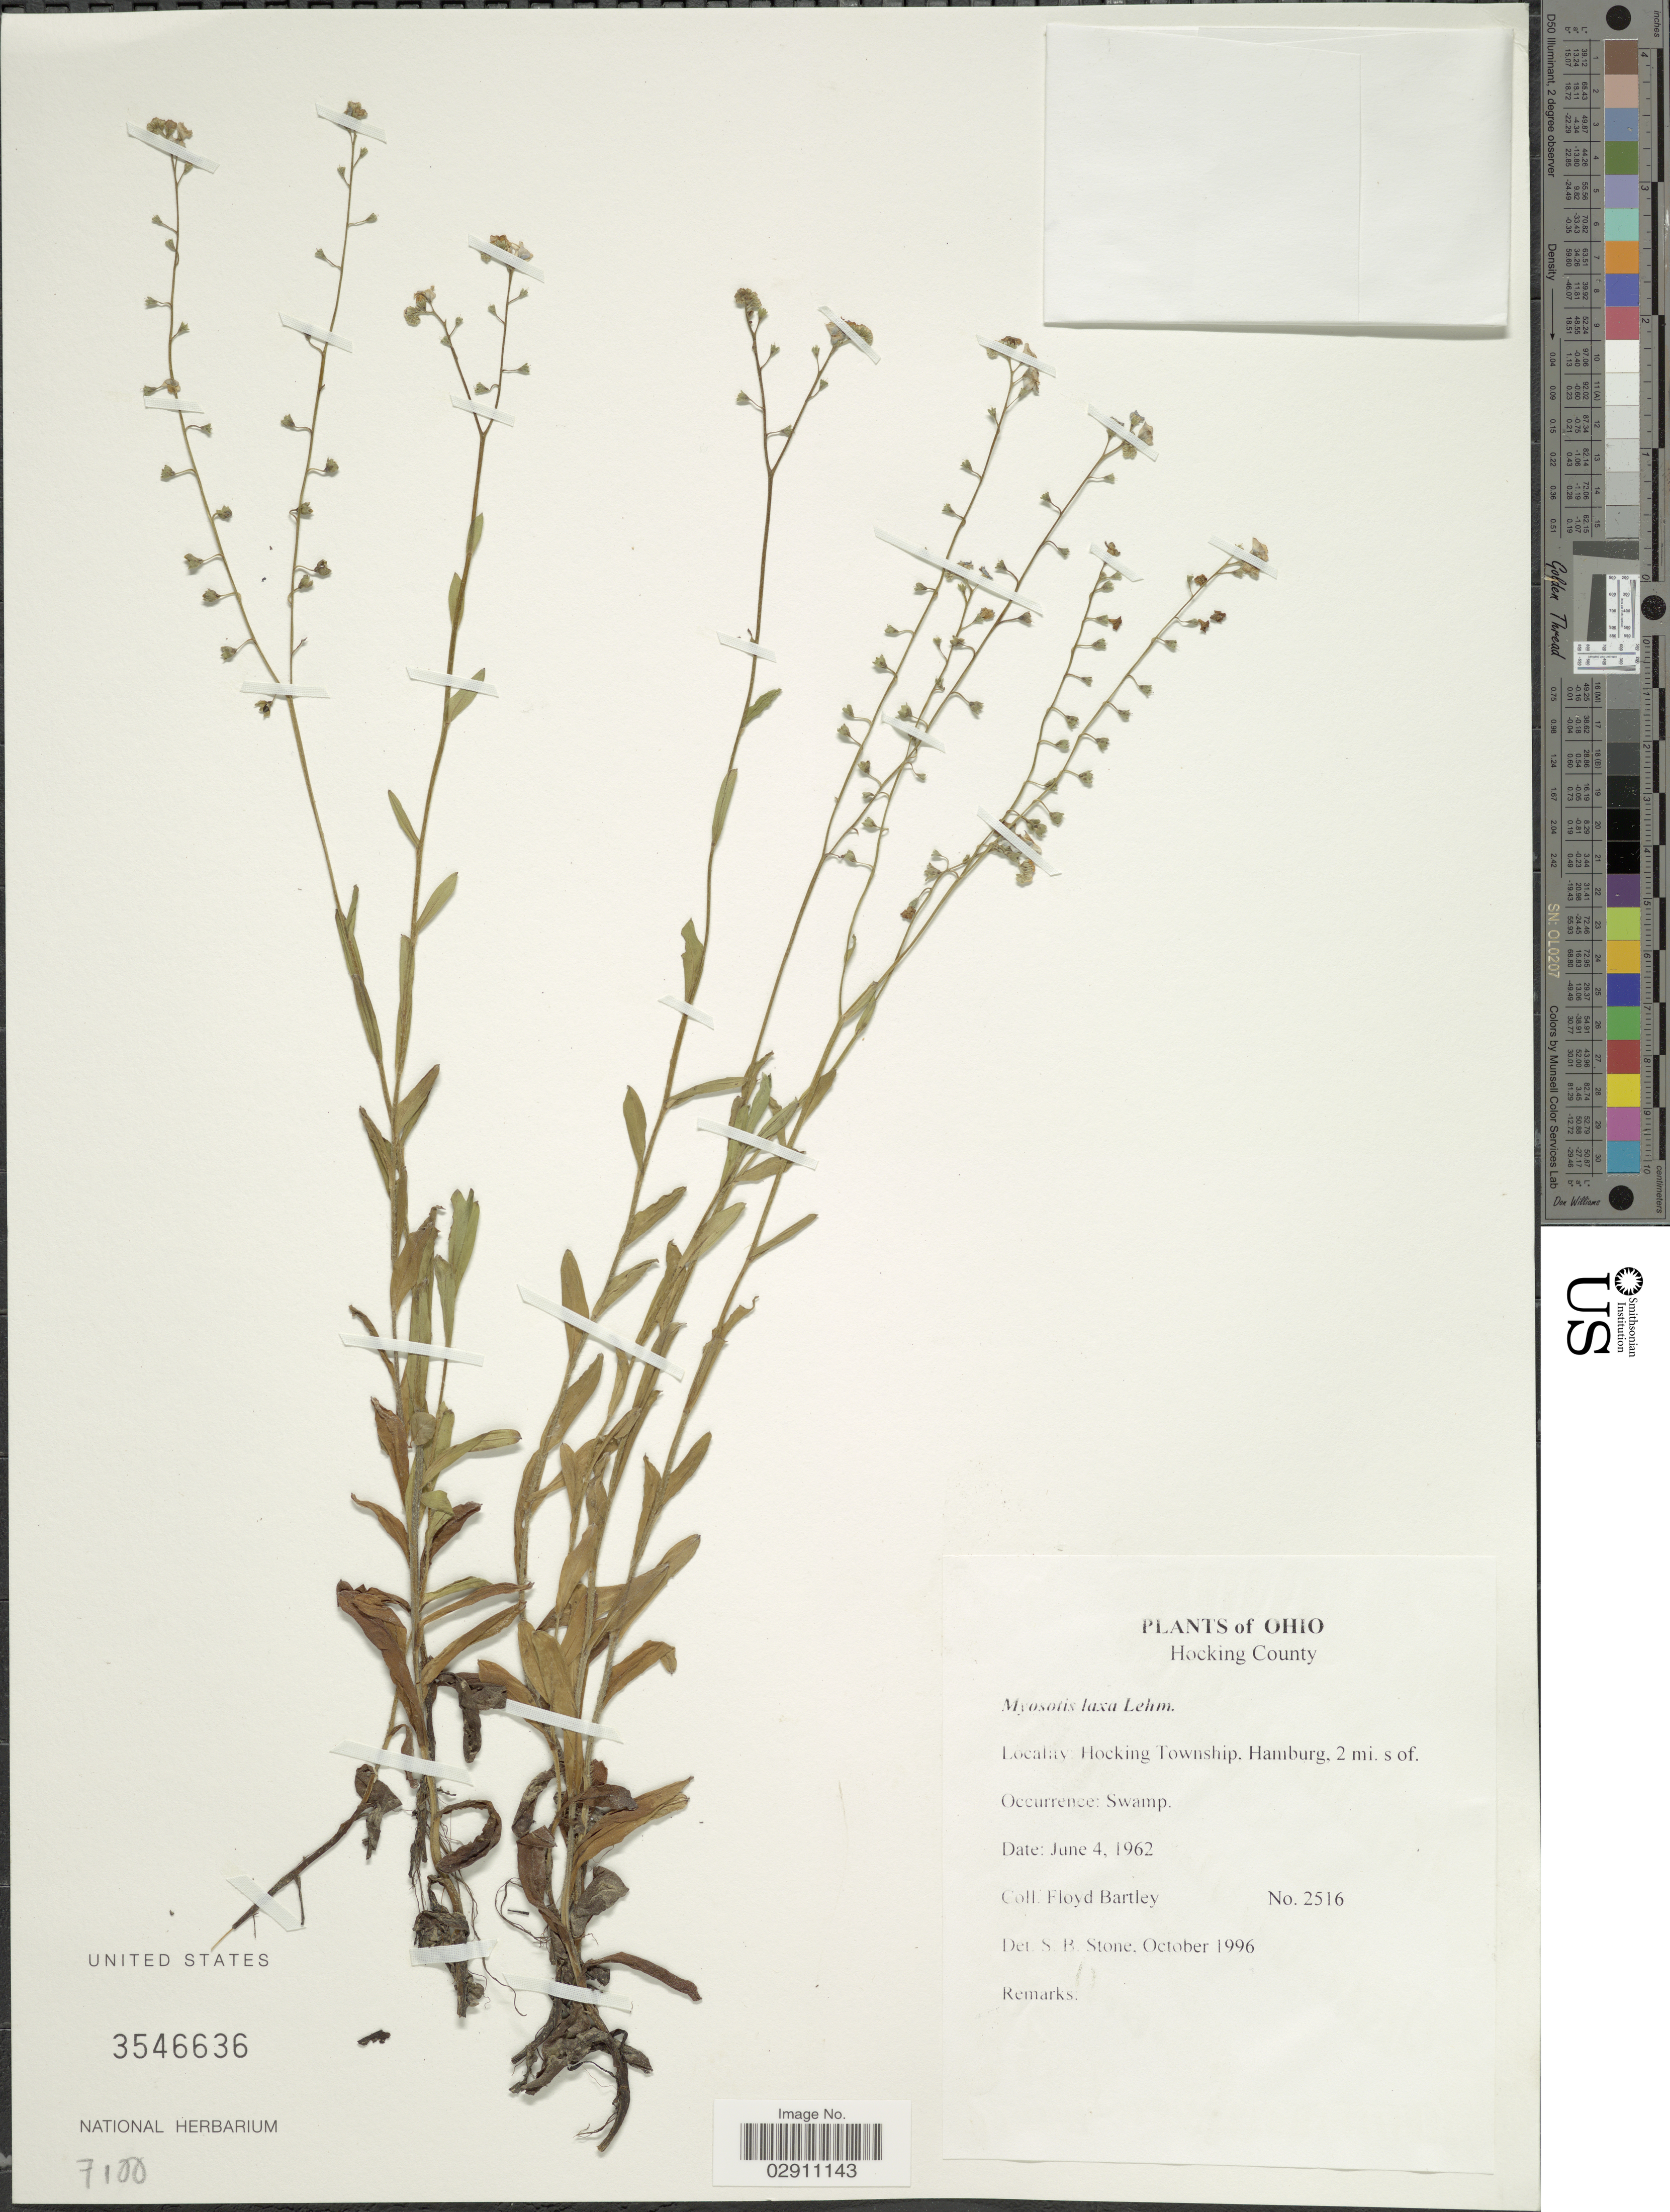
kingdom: Plantae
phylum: Tracheophyta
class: Magnoliopsida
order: Boraginales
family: Boraginaceae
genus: Myosotis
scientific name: Myosotis laxa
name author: F. Lehm.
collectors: F. Bartley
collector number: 2516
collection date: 1962-06-04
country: United States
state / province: Ohio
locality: Hocking County, Hocking Township, Hamburg, 2 mi. s of.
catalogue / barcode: US 3546636